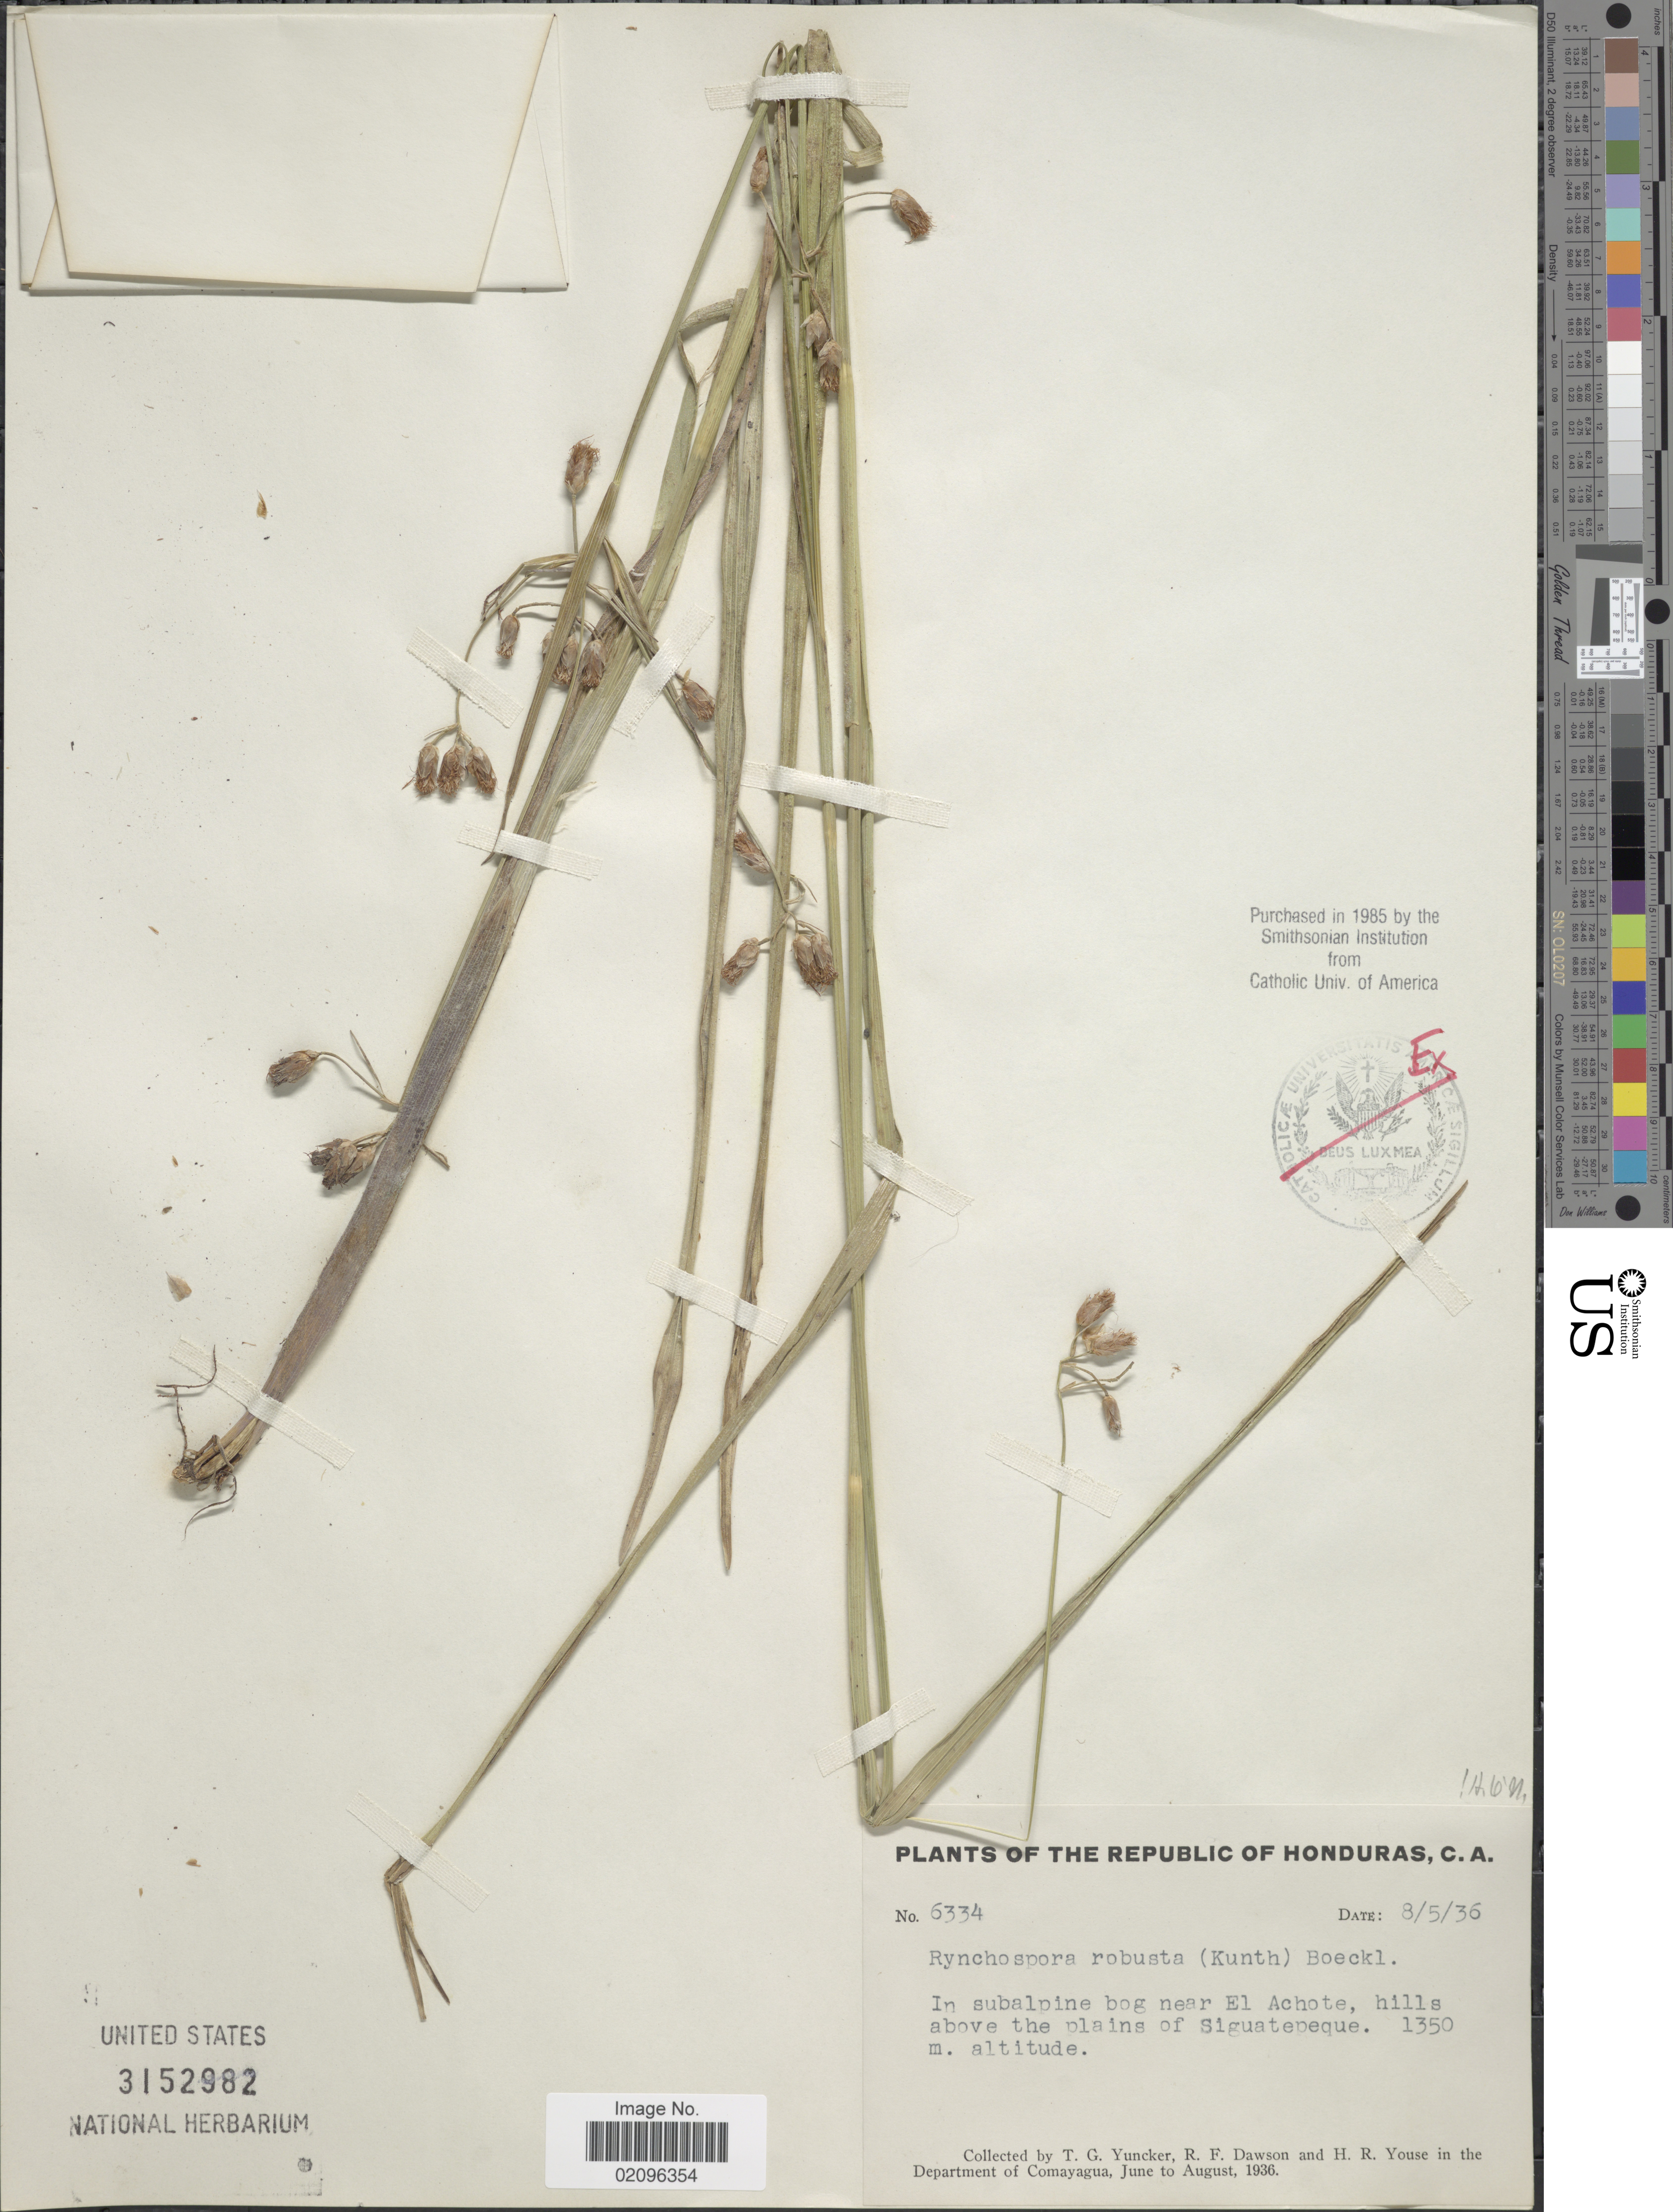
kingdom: Plantae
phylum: Tracheophyta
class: Liliopsida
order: Poales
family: Cyperaceae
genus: Rhynchospora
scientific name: Rhynchospora robusta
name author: (Kunth) Boeckeler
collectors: T. G. Yuncker, R. F. Dawson & H. Youse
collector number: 6334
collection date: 1936-05-08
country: Honduras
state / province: Comayagua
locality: Republic of Hondurasm C.A. In subalpine bog near El Achote, hills above the plain of Siguatepeque.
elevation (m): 1350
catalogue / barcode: US 3152982